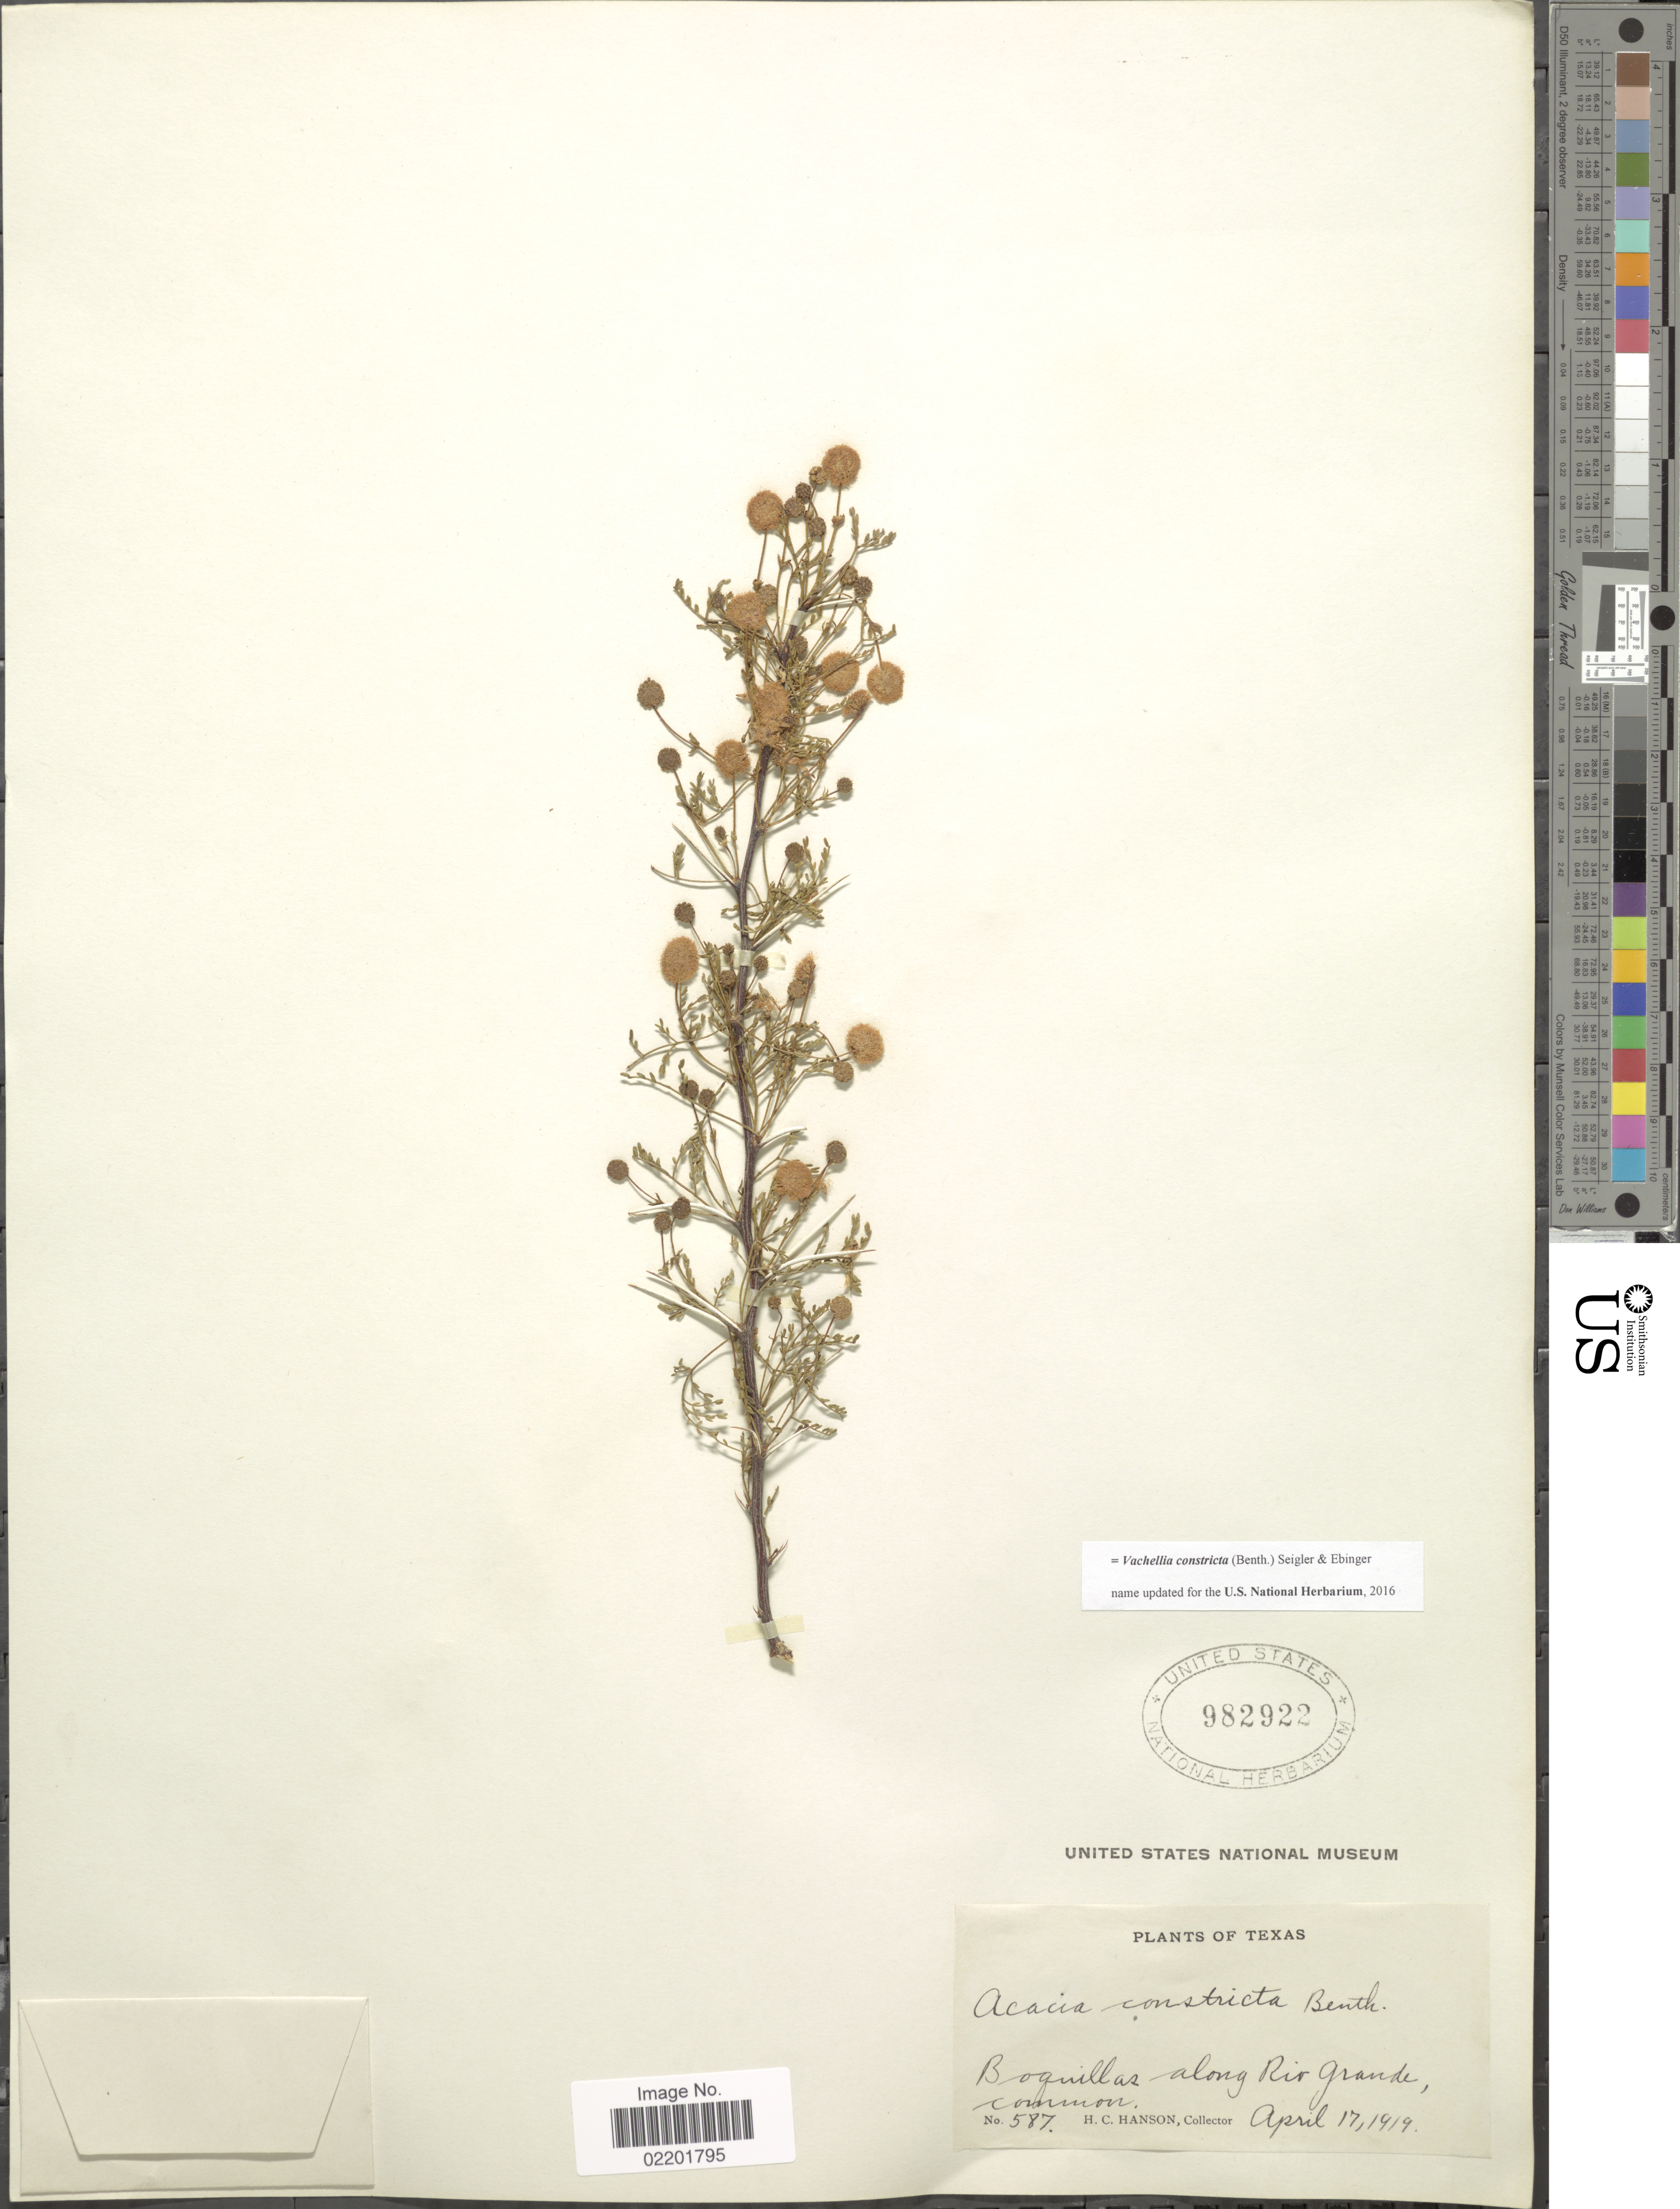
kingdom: Plantae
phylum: Tracheophyta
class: Magnoliopsida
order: Fabales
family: Fabaceae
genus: Vachellia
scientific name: Vachellia constricta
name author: (Benth.) Seigler & Ebinger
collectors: H. Hanson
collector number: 587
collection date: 1919-04-17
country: United States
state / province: Texas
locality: Boquillas along Rio Grande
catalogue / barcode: US 982922